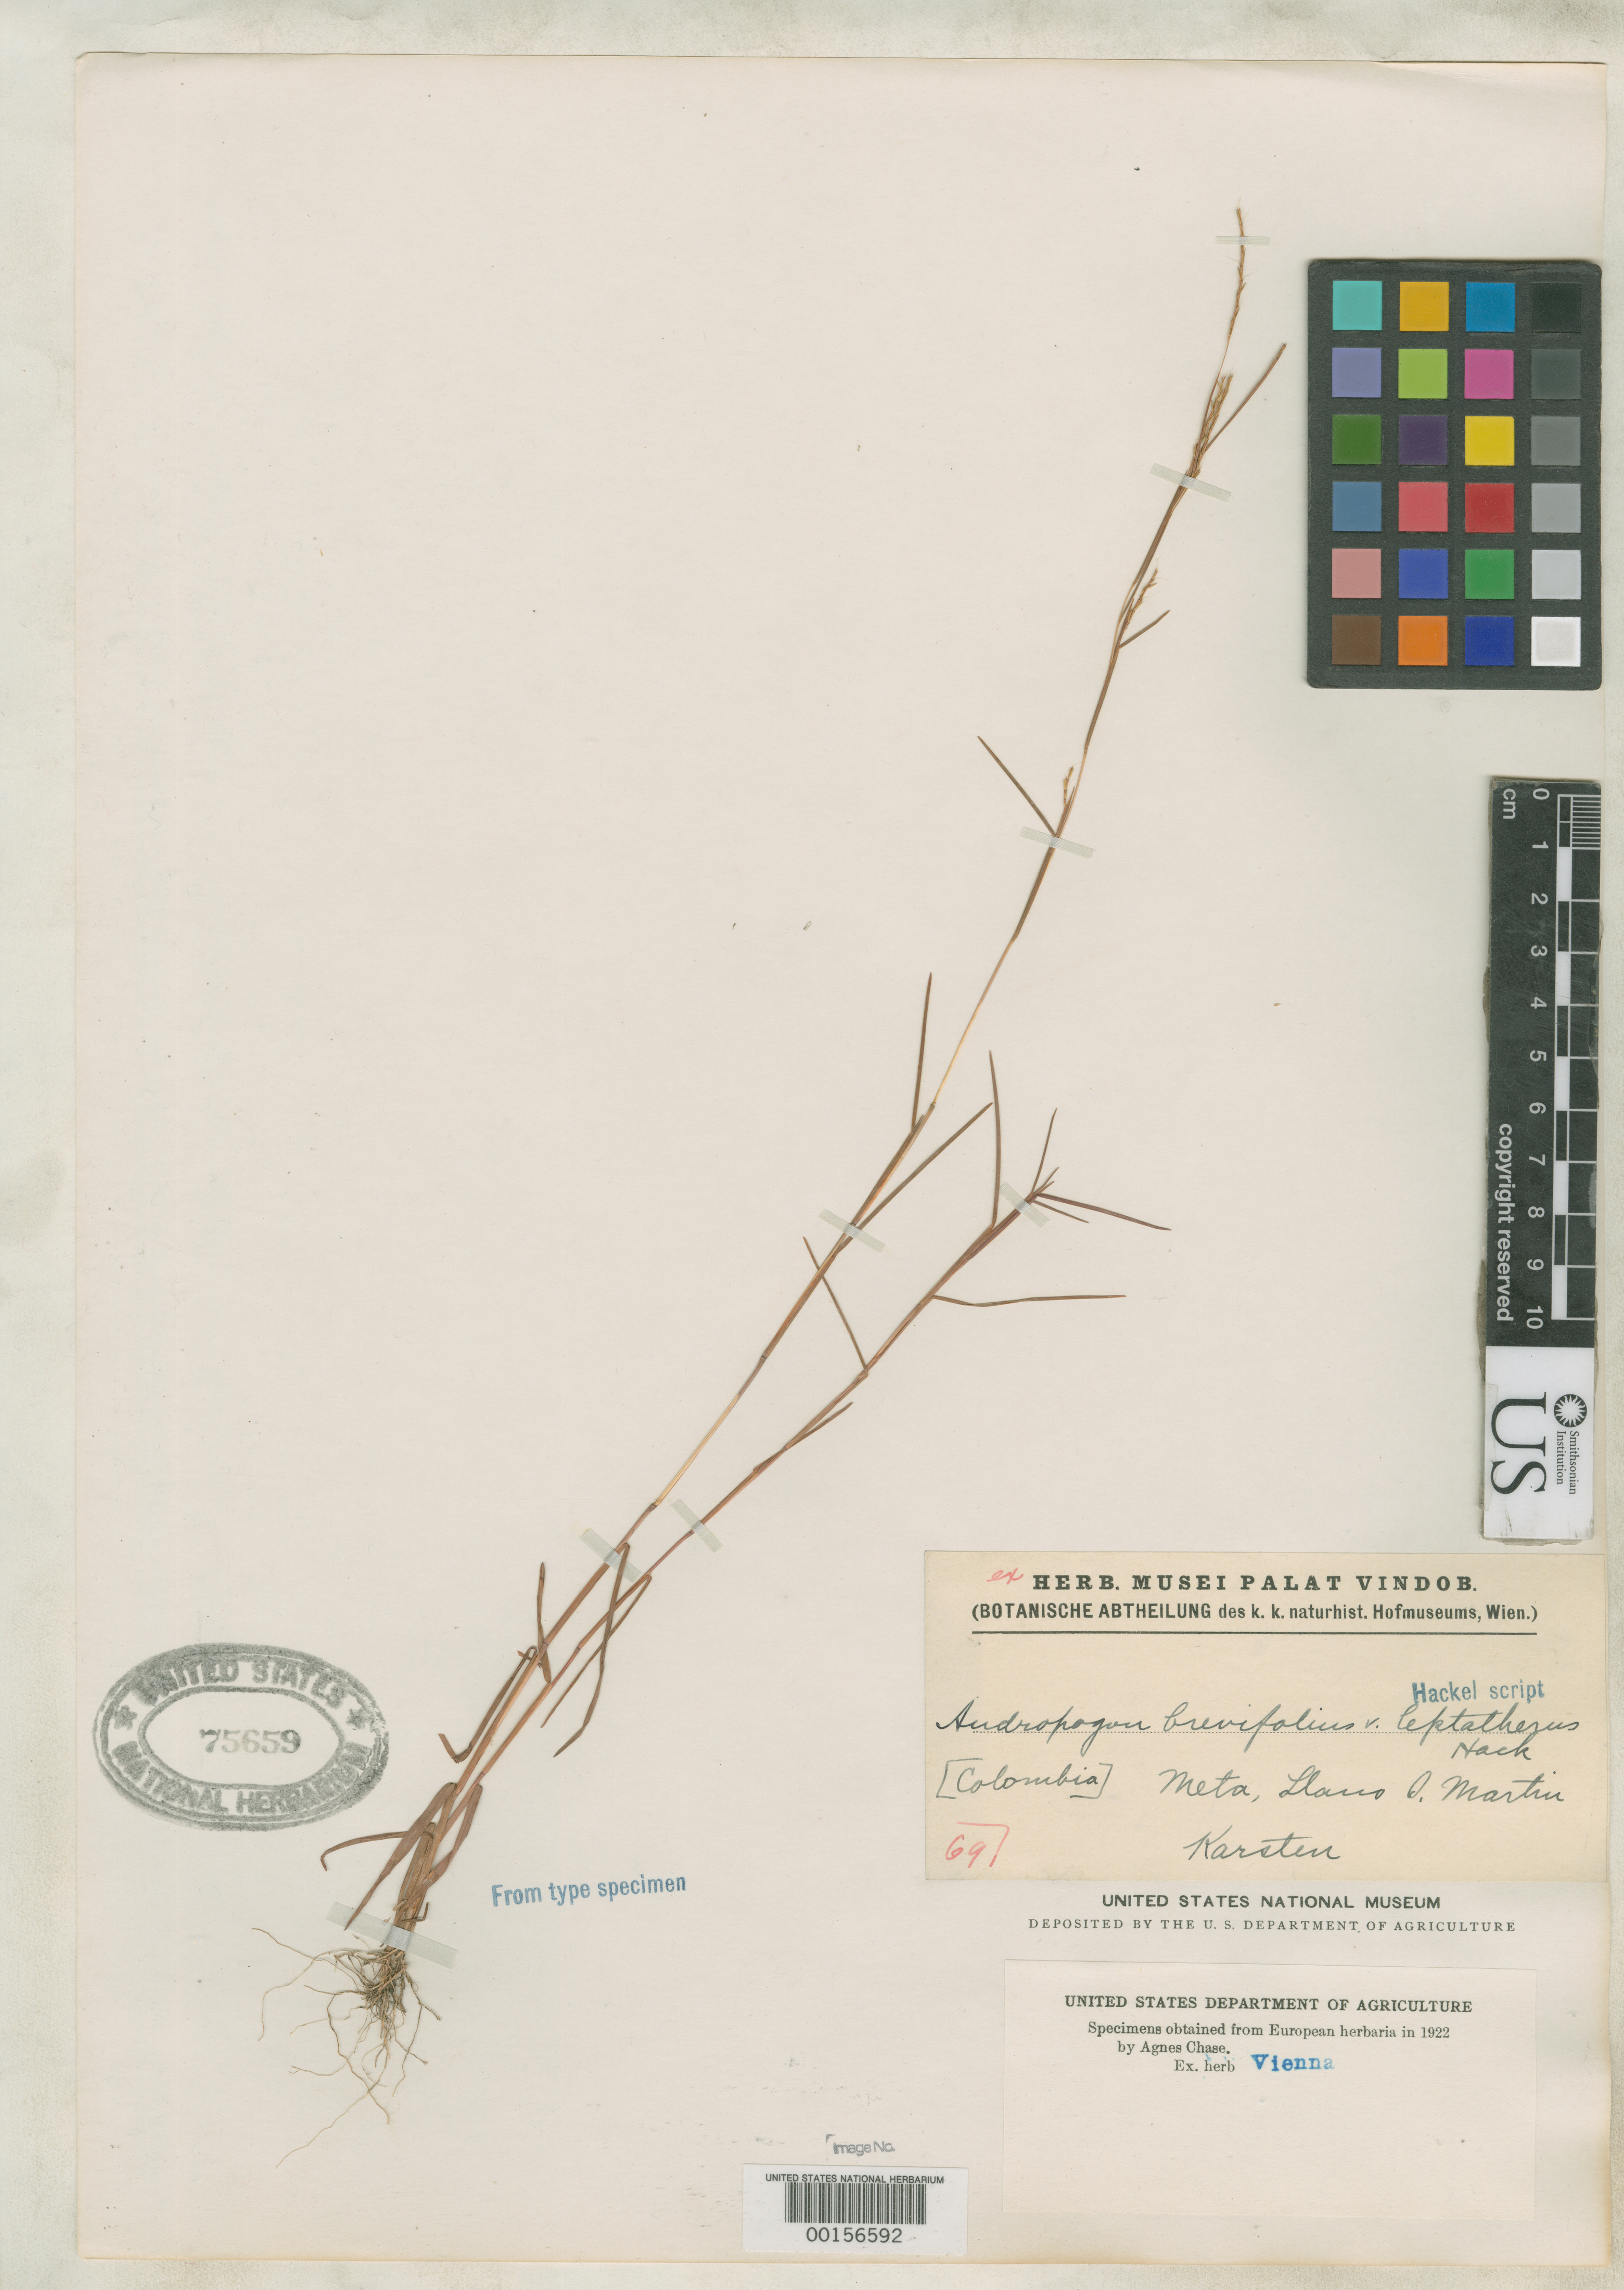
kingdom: Plantae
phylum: Tracheophyta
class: Liliopsida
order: Poales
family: Poaceae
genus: Andropogon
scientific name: Andropogon brevifolius var. leptatherus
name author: Hack. in A. DC.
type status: Type Fragment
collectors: M. Karsten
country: Colombia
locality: Prope Llano de S. Martin.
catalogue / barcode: US 75659